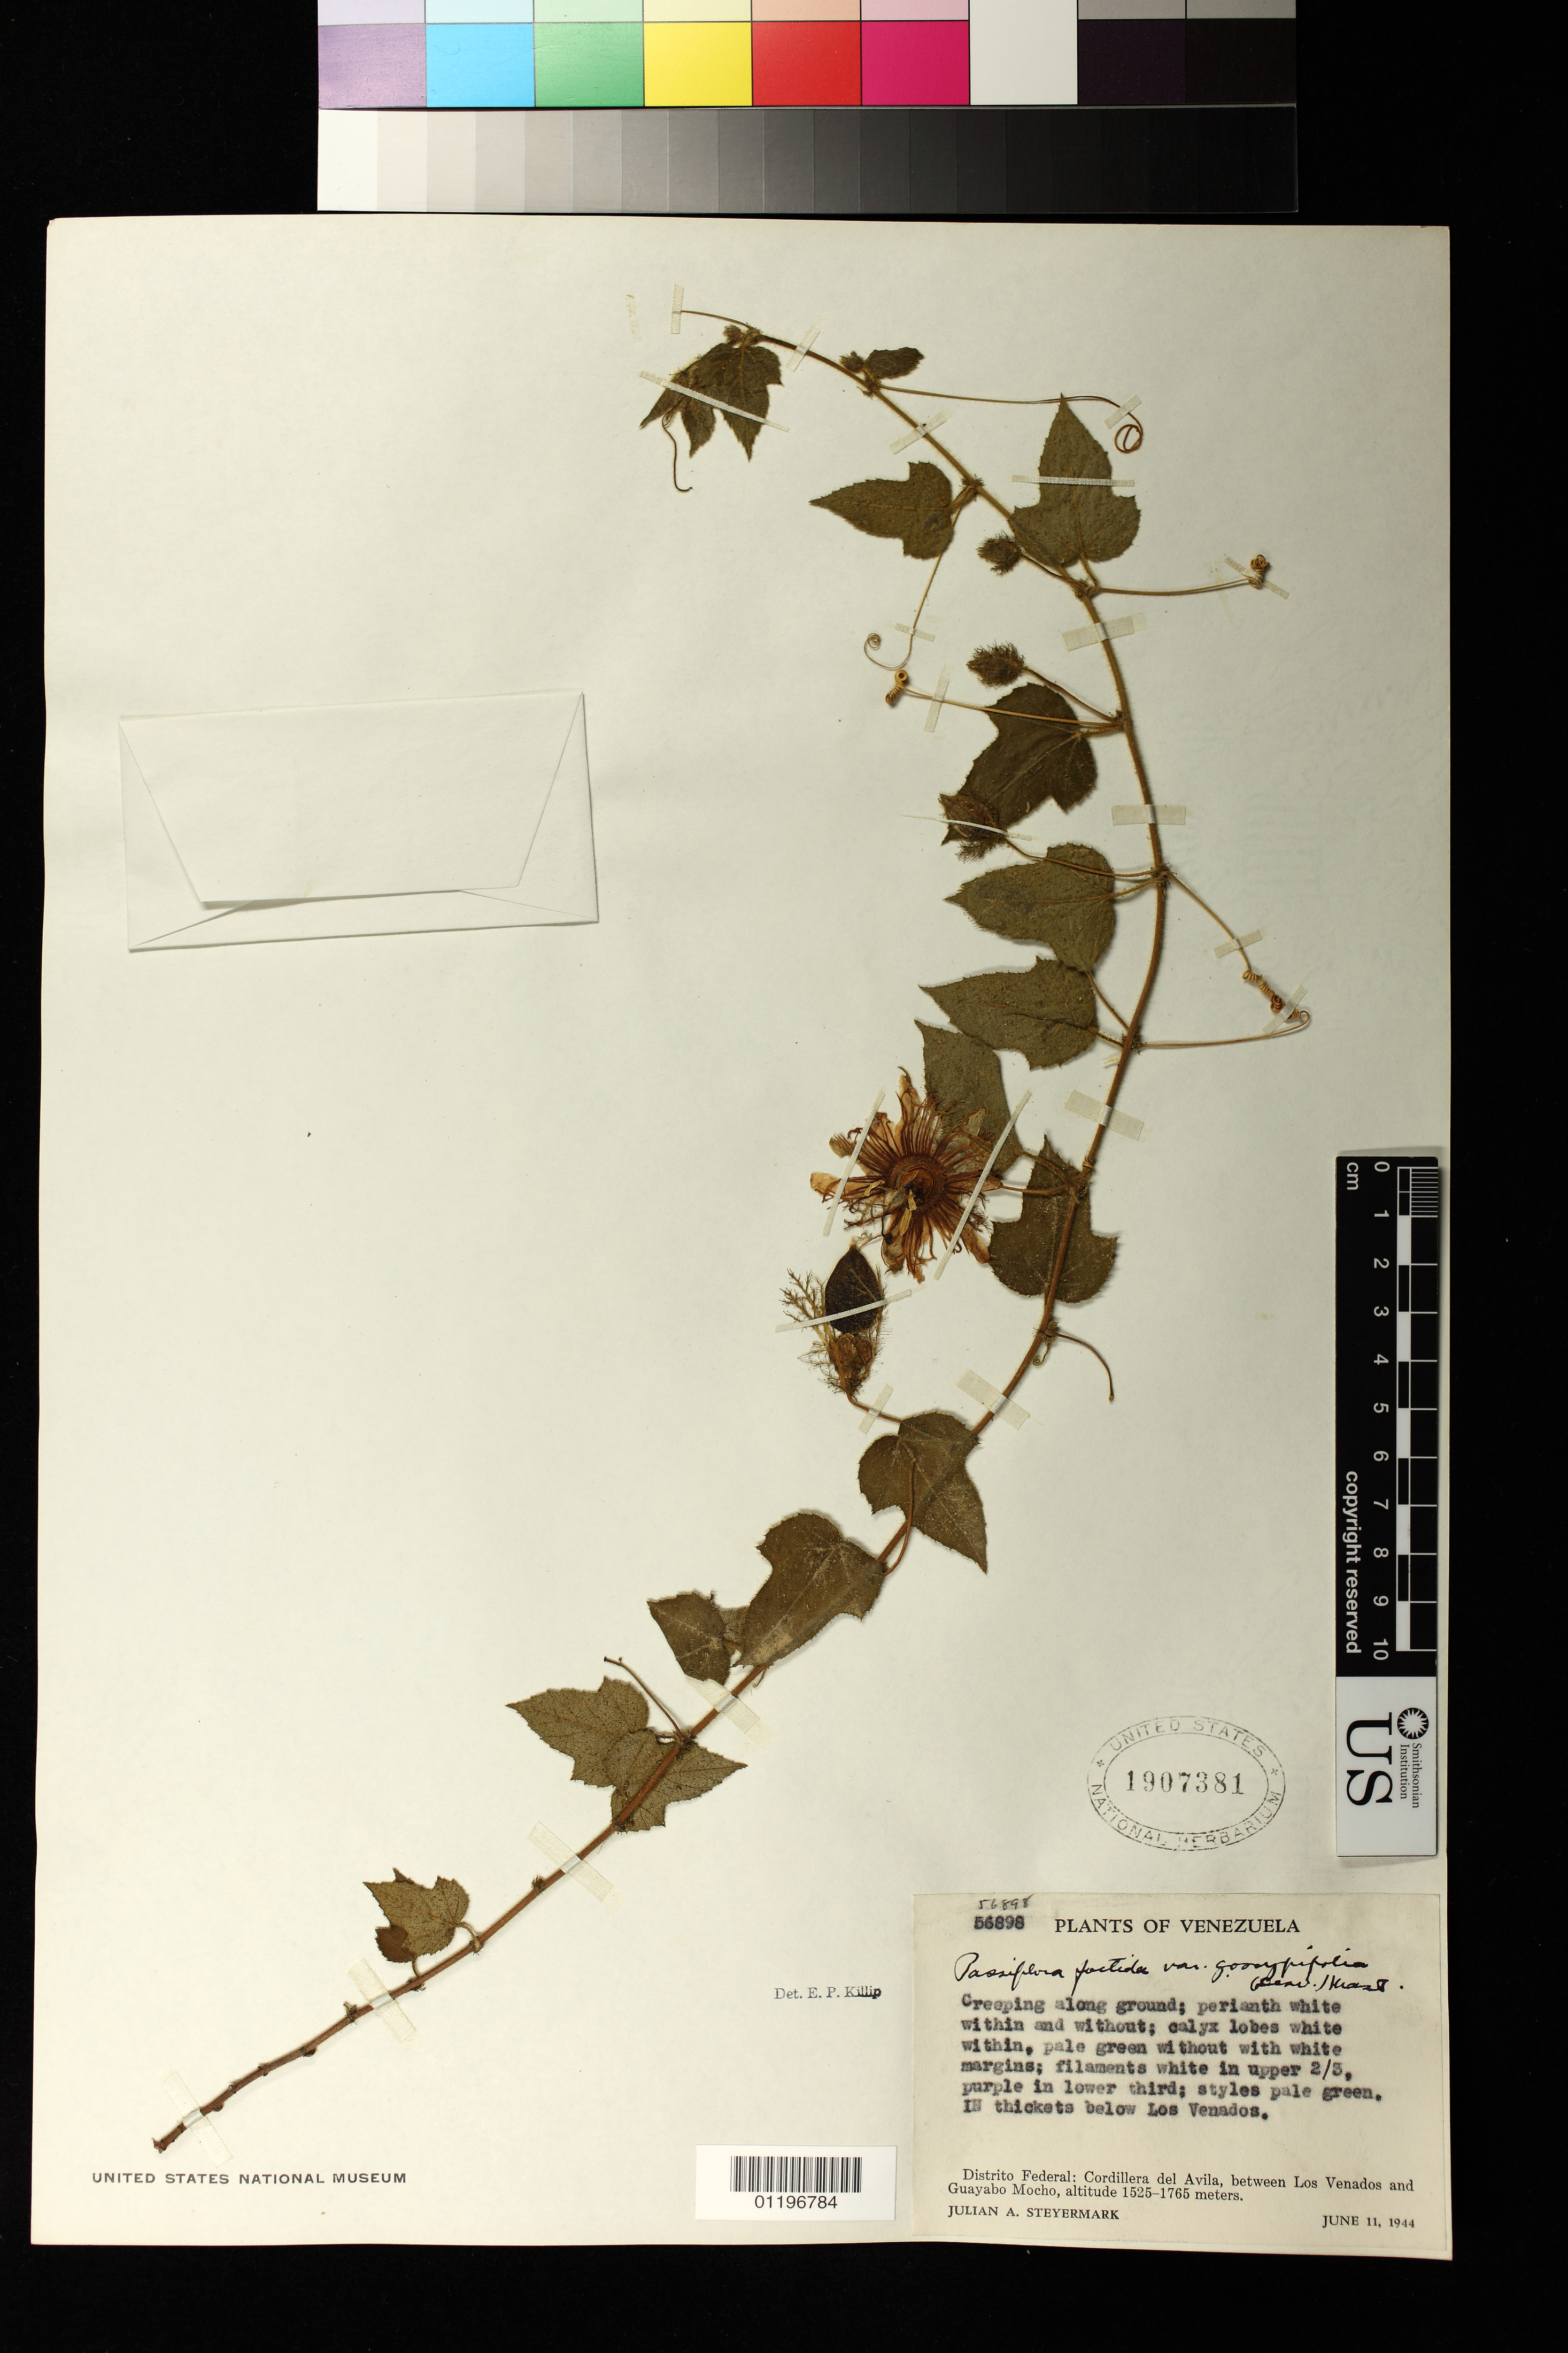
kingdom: Plantae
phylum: Tracheophyta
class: Magnoliopsida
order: Malpighiales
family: Passifloraceae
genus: Passiflora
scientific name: Passiflora foetida var. gossypiifolia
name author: (Desv.) Mast.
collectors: J. Steyermark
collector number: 56898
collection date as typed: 06 Nov 1944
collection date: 1944-11-06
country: Venezuela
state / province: Vargas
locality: In thickets below Los Venados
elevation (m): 1525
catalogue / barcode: US 1907381